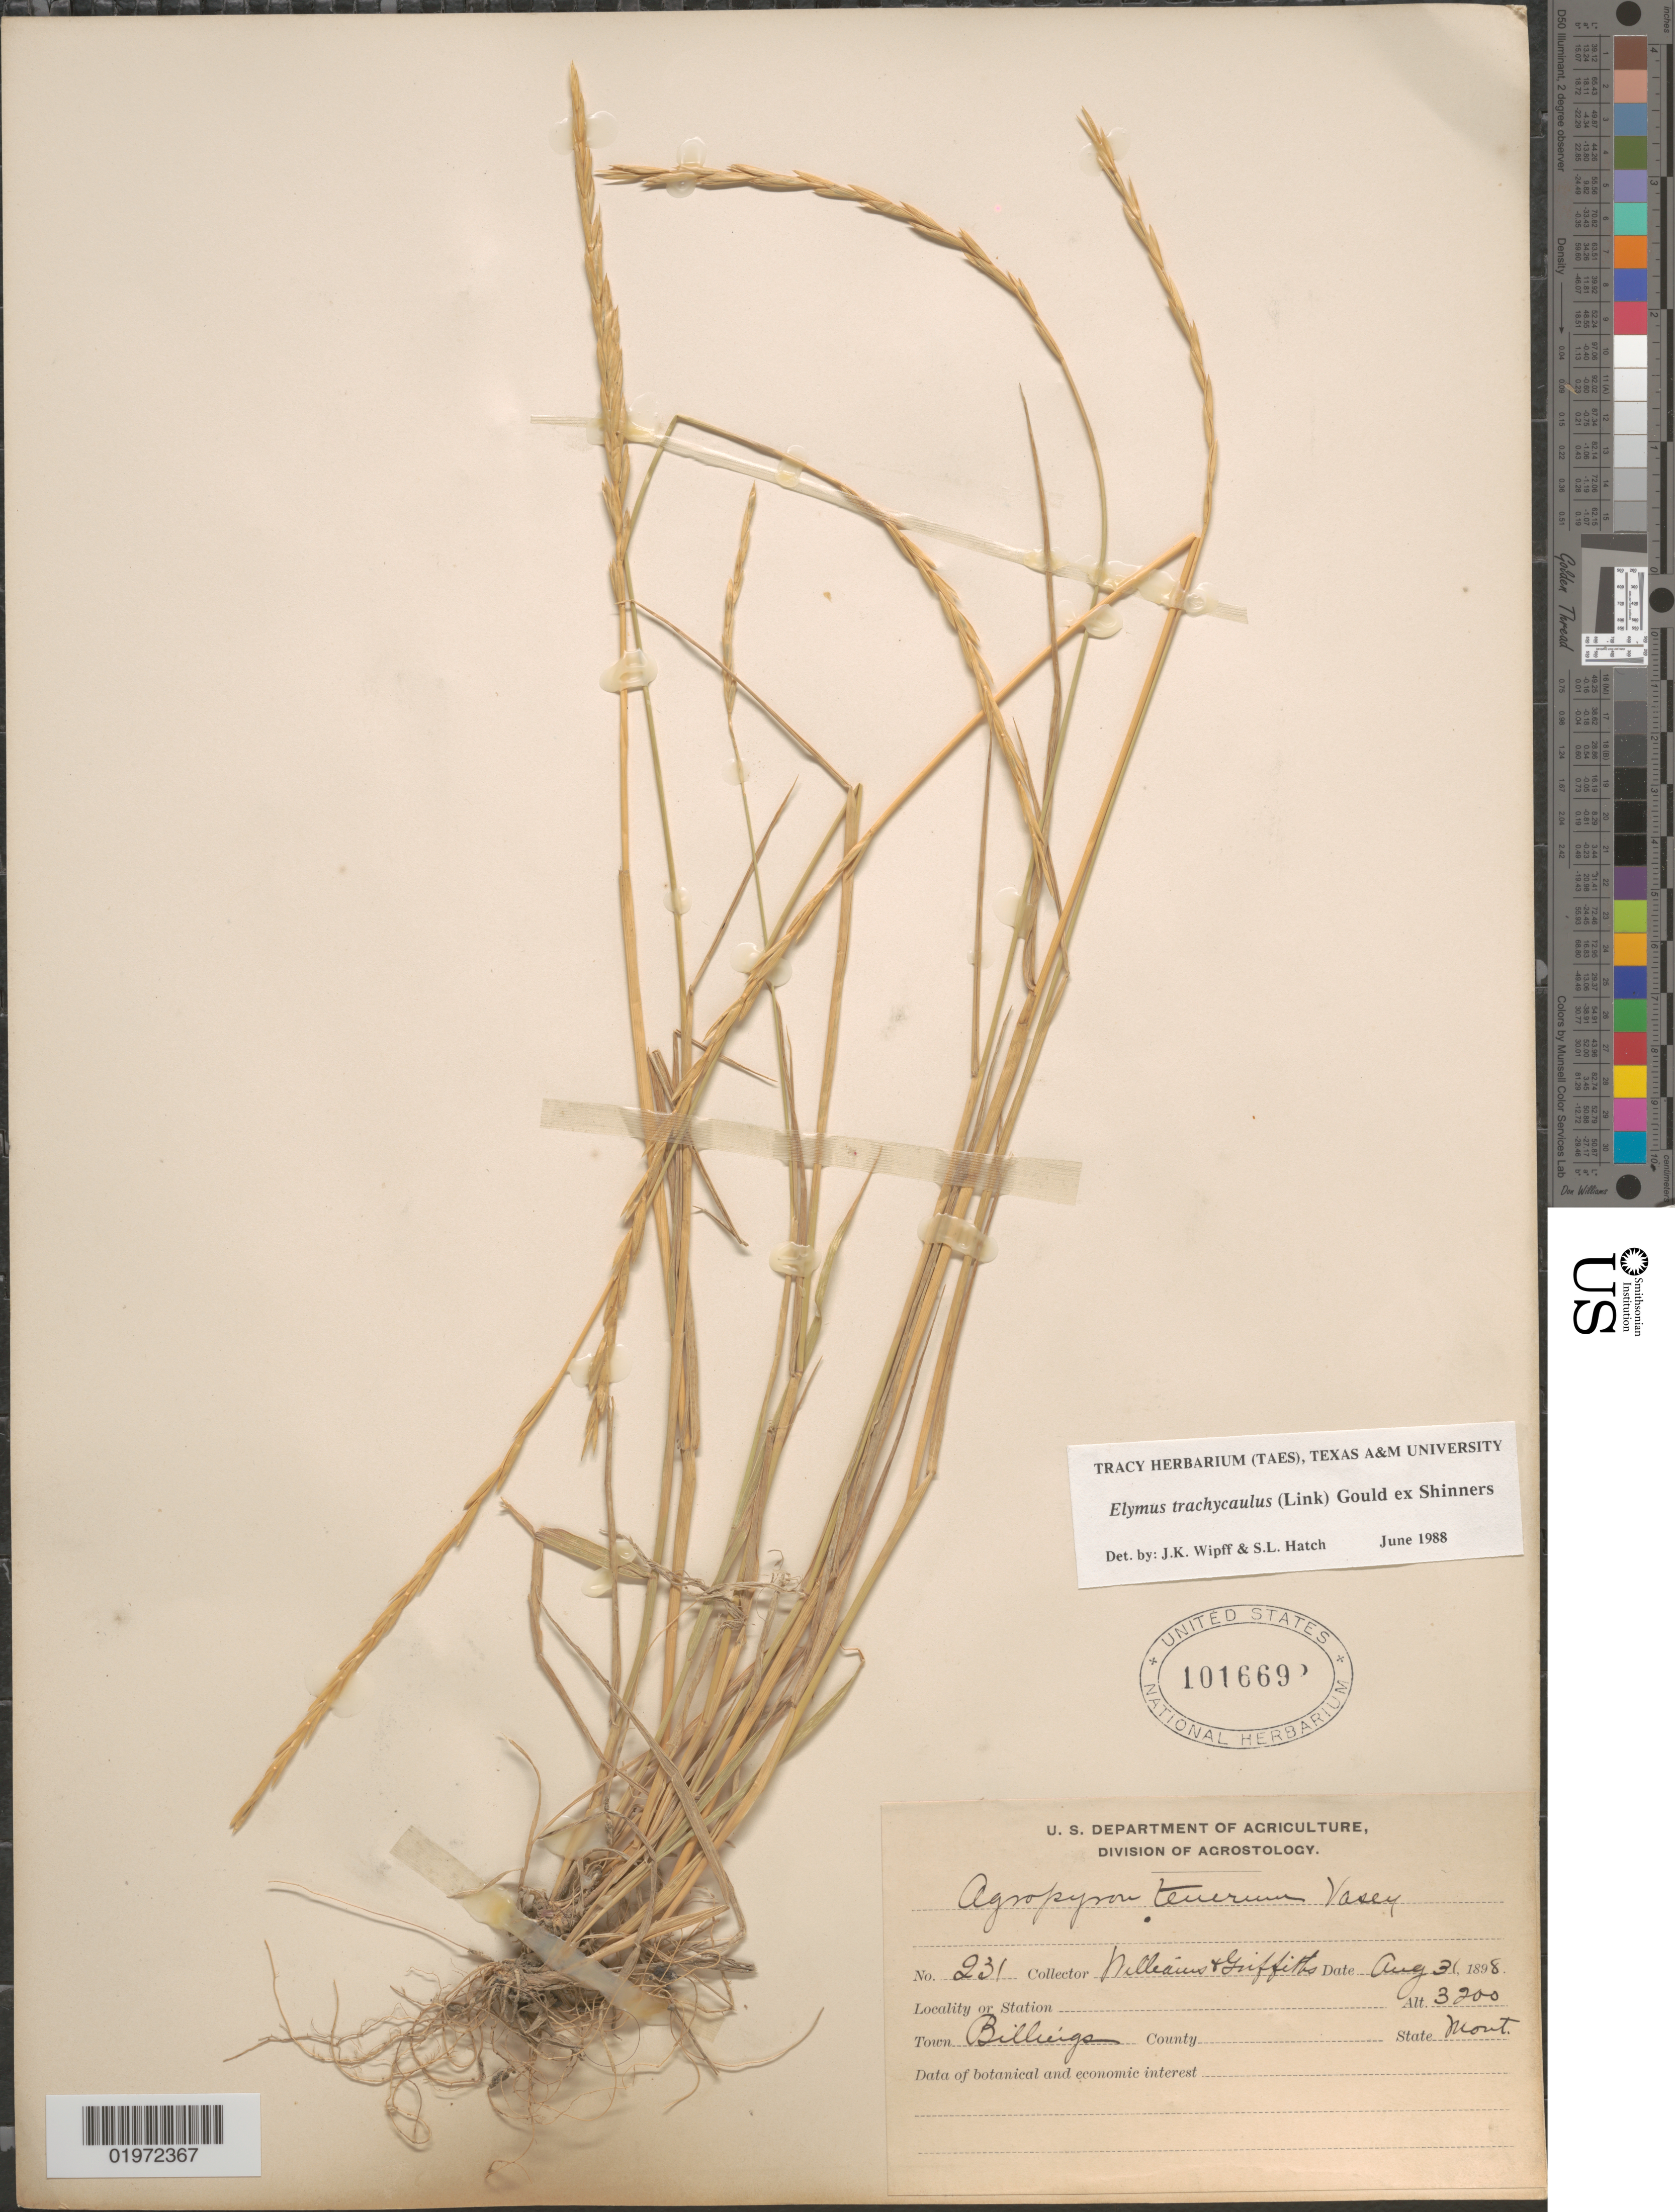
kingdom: Plantae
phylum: Tracheophyta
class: Liliopsida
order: Poales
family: Poaceae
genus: Elymus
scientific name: Elymus trachycaulus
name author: (Link) Gould ex Shinners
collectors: -- Williams & -- Griffiths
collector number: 231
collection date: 1898-08-31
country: United States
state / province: Montana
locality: Town Billings.